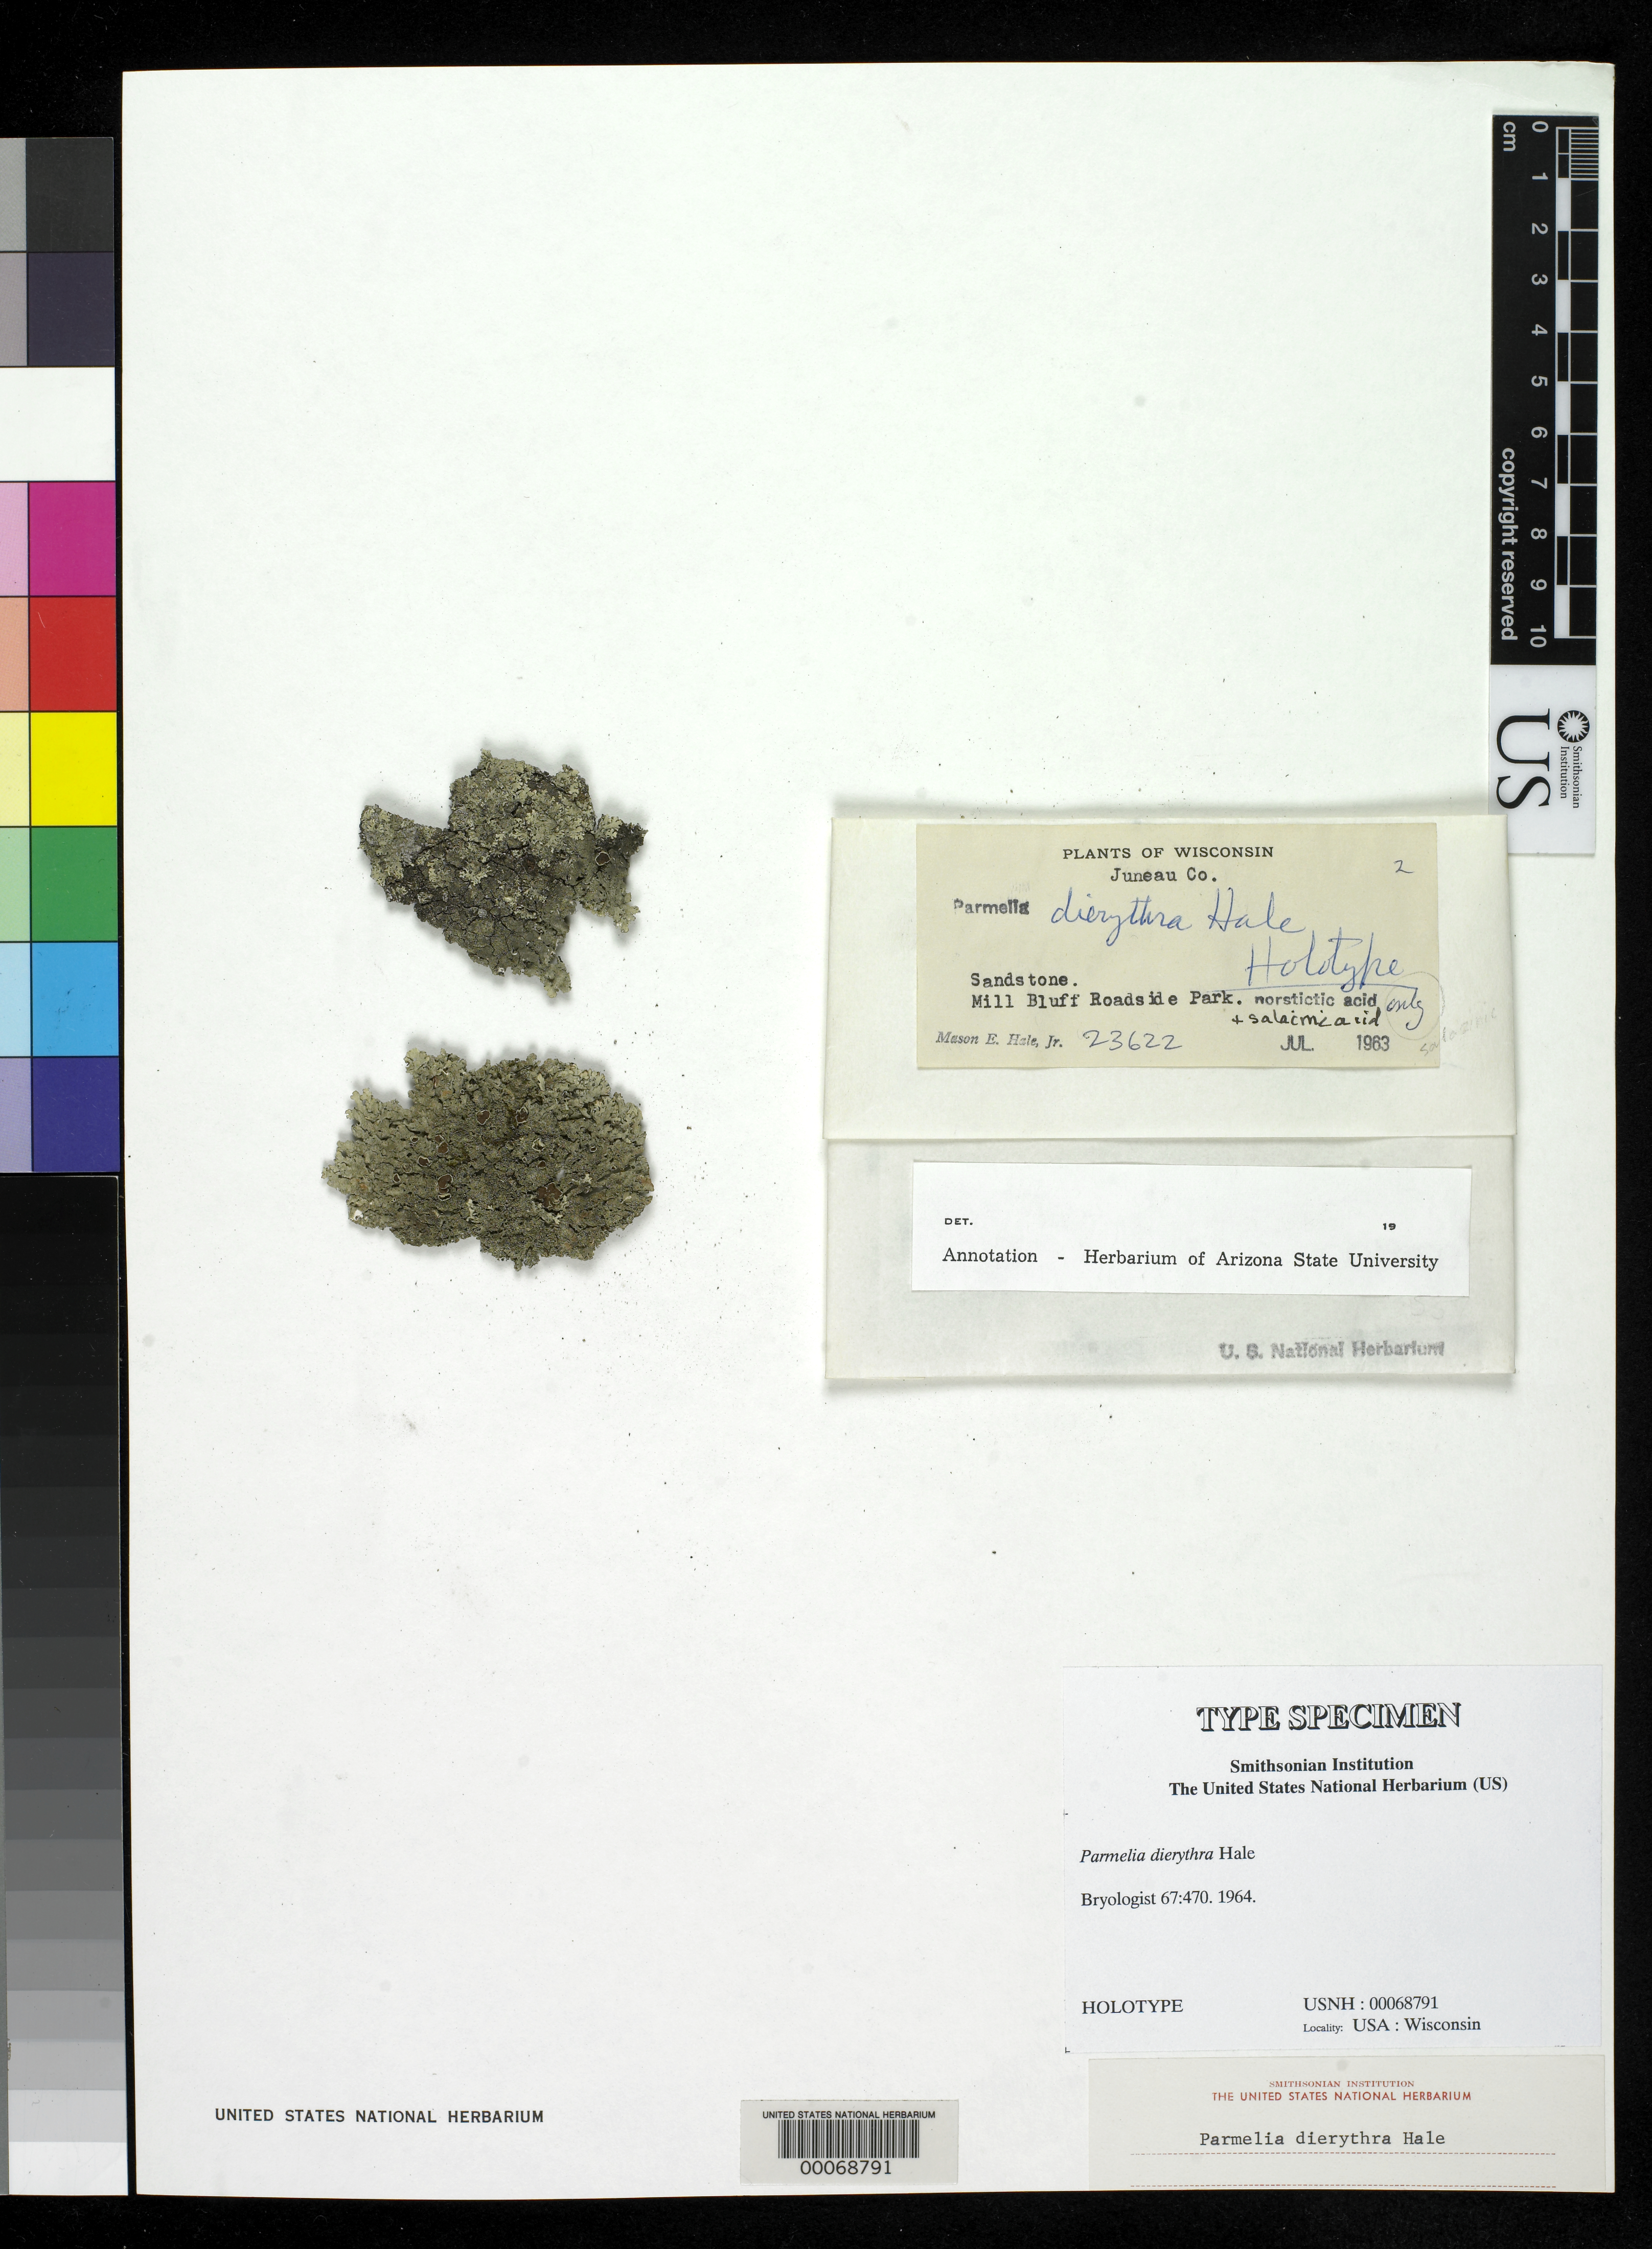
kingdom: Fungi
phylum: Ascomycota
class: Lecanoromycetes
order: Lecanorales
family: Parmeliaceae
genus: Parmelia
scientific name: Parmelia dierythra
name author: Hale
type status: Holotype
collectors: M. Hale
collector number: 23622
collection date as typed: Jul 1963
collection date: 1963-07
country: United States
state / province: Wisconsin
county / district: Juneau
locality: Mill Bluff Roadside Park. [= Mill Bluff State Park in Monroe Co.?]